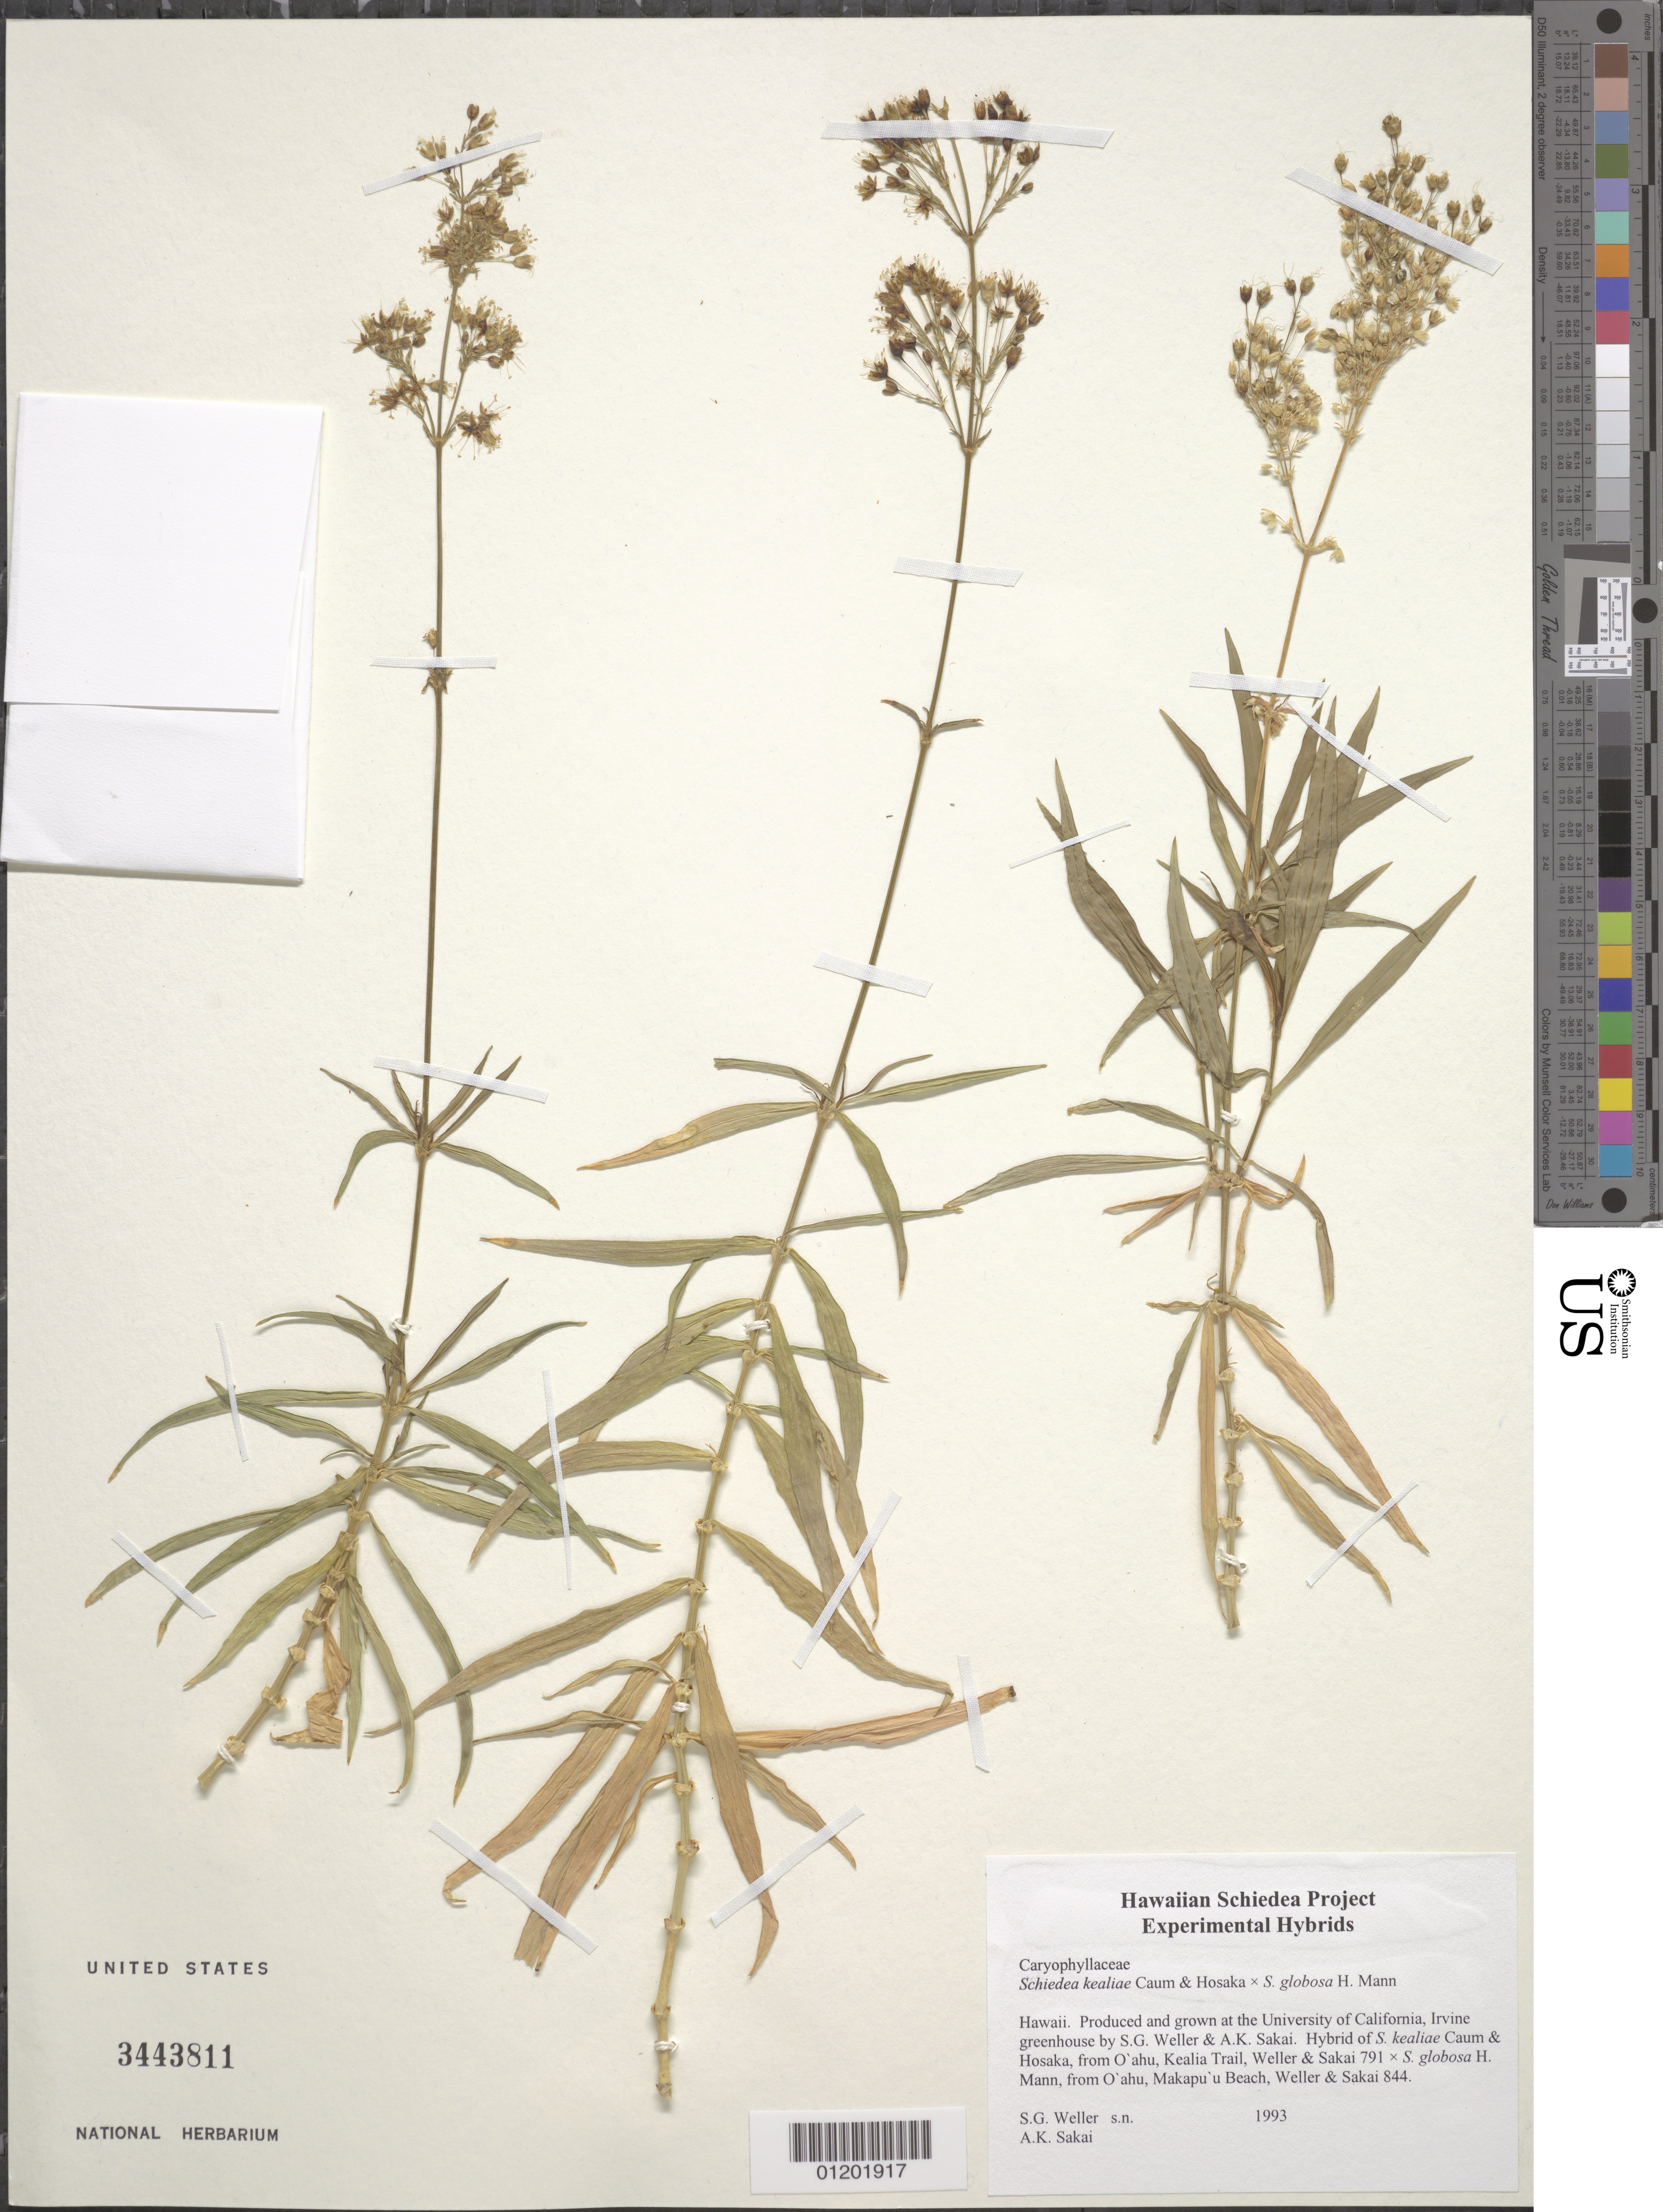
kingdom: Plantae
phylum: Tracheophyta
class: Magnoliopsida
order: Caryophyllales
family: Caryophyllaceae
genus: Schiedea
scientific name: Schiedea globosa x S. kealiae Caum & Hosaka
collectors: S. G. Weller & A. Sakai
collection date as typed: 1993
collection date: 1993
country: United States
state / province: California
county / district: Orange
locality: University of California, Irvine greenhouse.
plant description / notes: Hybrid of S. kealiae Caum & Hosaka [from O'ahu, Kealia Trail, Weller & Sakai 791] × S. globosa H. Mann [from O'ahu, Makapu'u Beach, Weller & Sakai 844].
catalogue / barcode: US 3443811